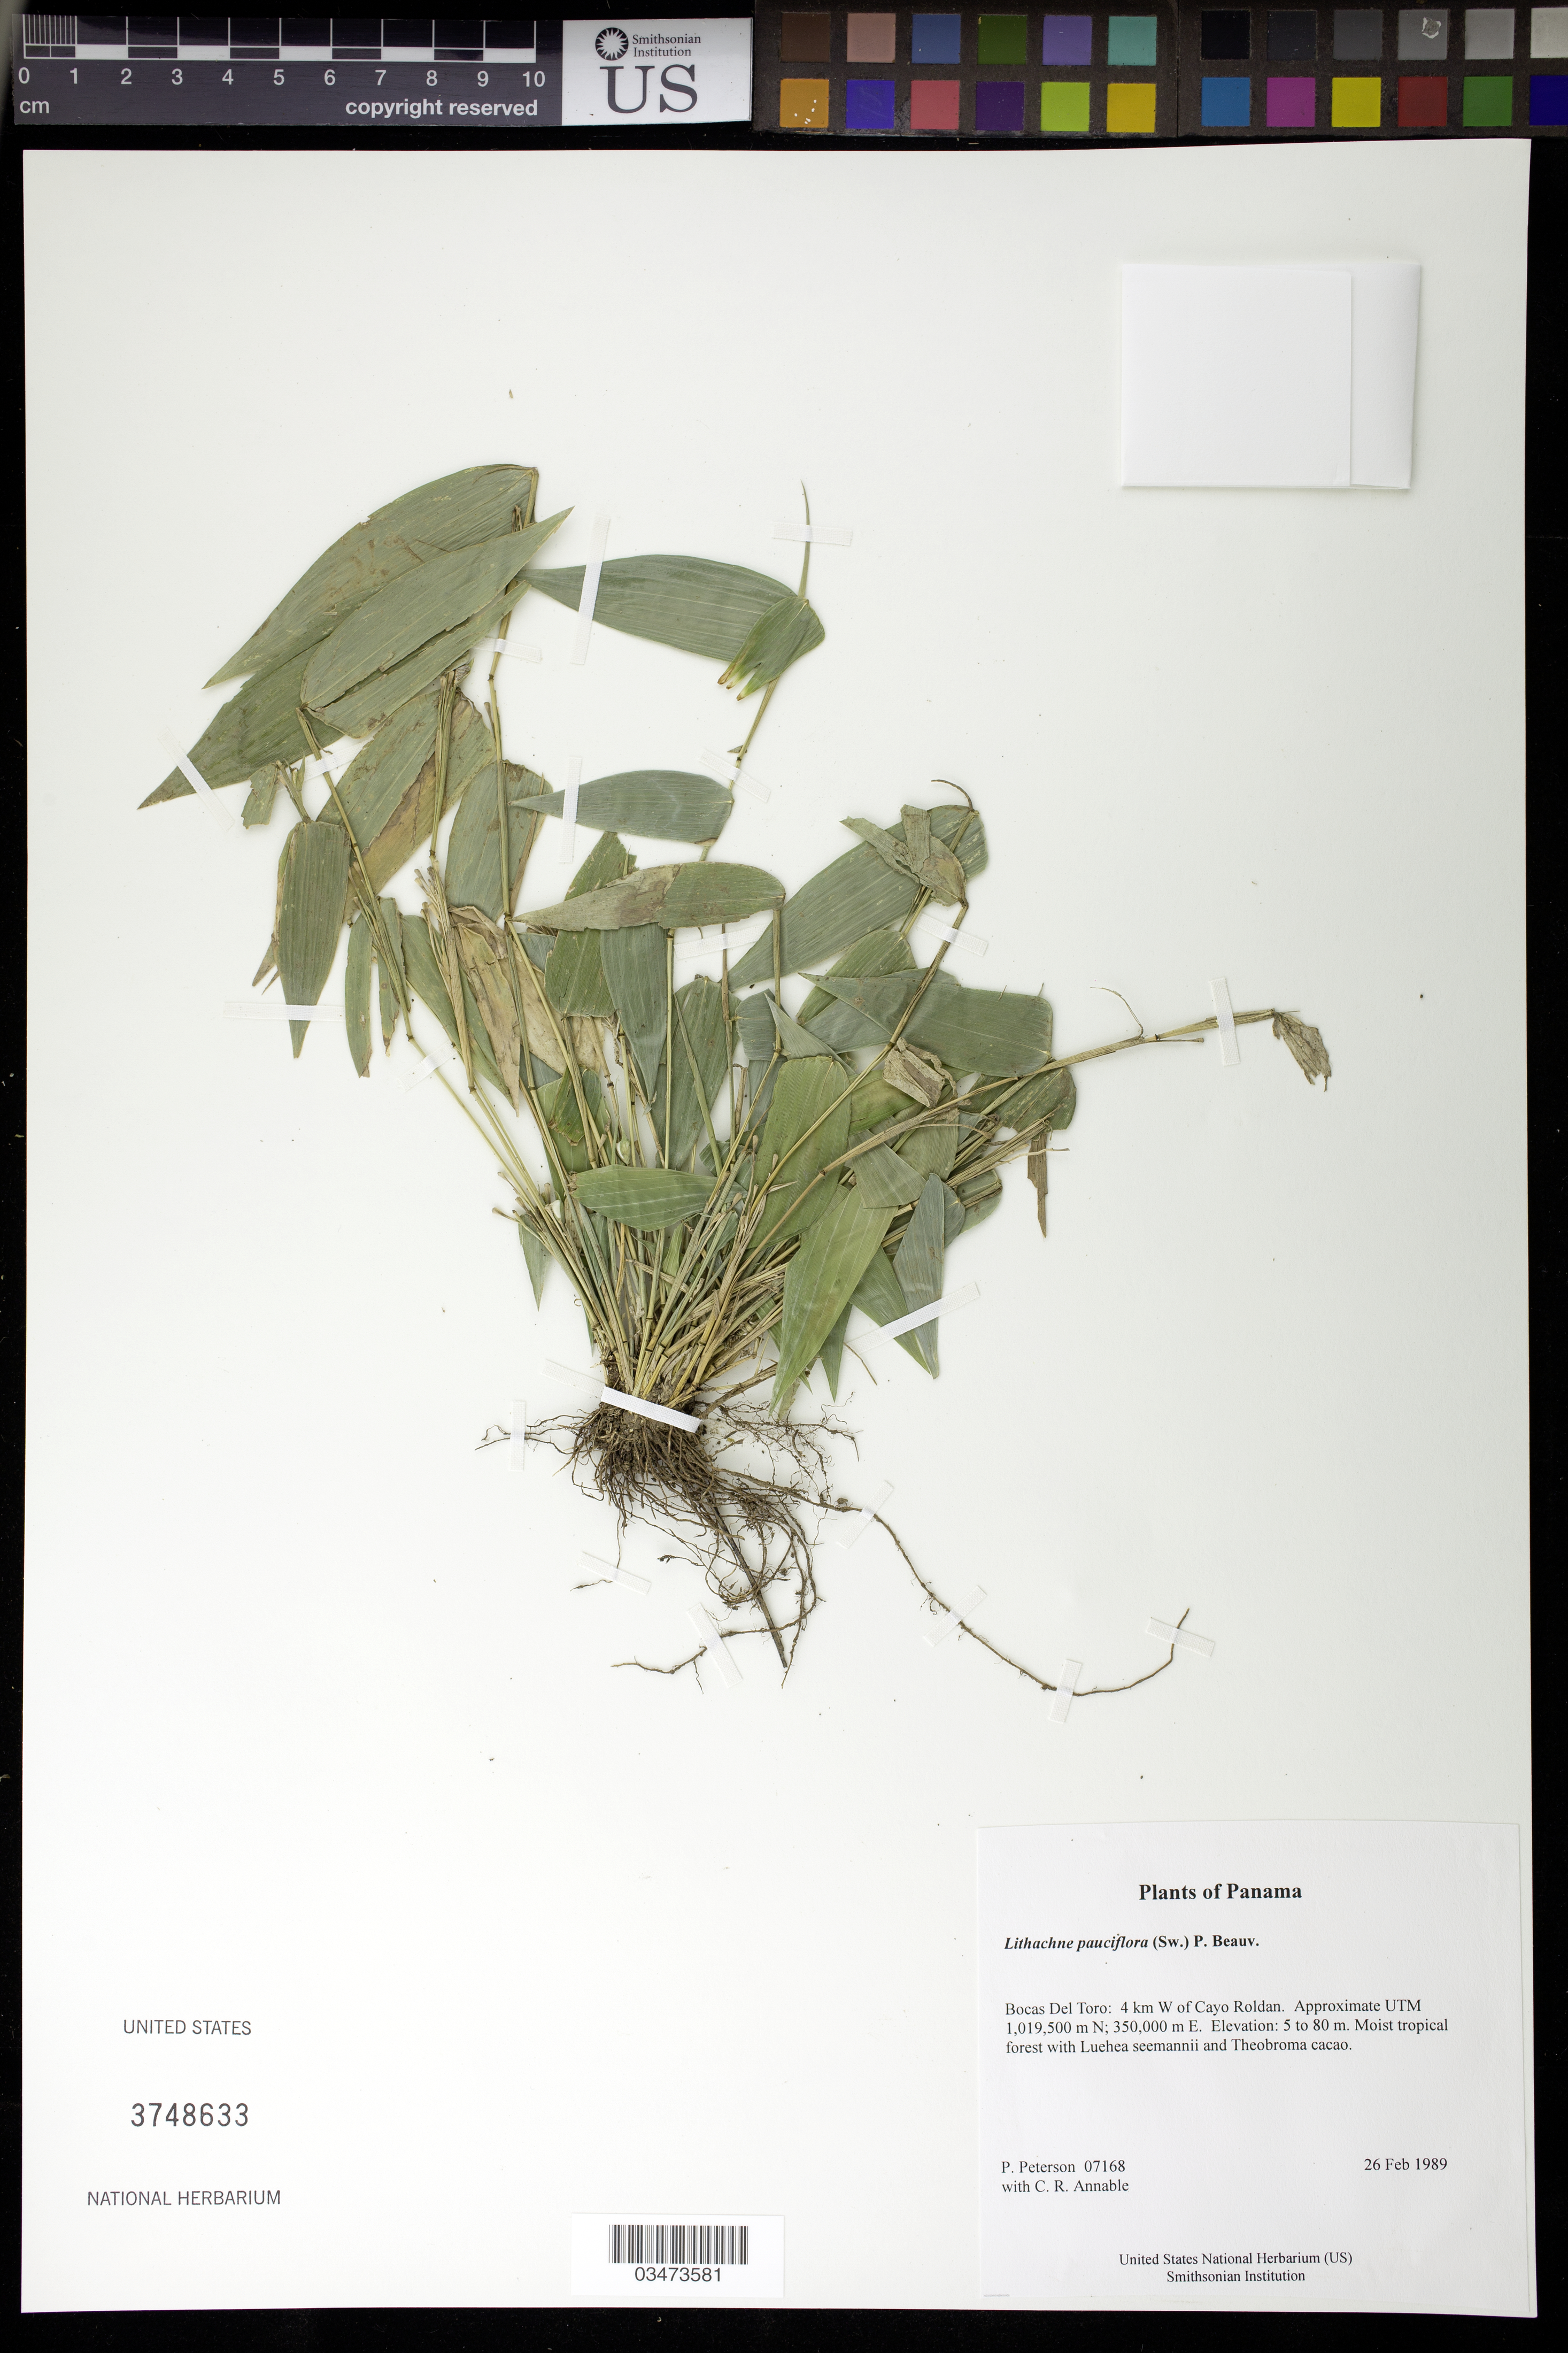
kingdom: Plantae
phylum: Tracheophyta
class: Liliopsida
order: Poales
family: Poaceae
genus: Lithachne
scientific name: Lithachne pauciflora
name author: (Sw.) P. Beauv.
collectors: P. M. Peterson & C. R. Annable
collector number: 07168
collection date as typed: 26 Feb 1989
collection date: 1989-02-26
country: Panama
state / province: Bocas del Toro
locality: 4 km W of Cayo Roldan. Approximate UTM 1,019,500 m N; 350,000 m E.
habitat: Moist tropical forest with Luehea seemannii and Theobroma cacao.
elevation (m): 5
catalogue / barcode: US 3748633